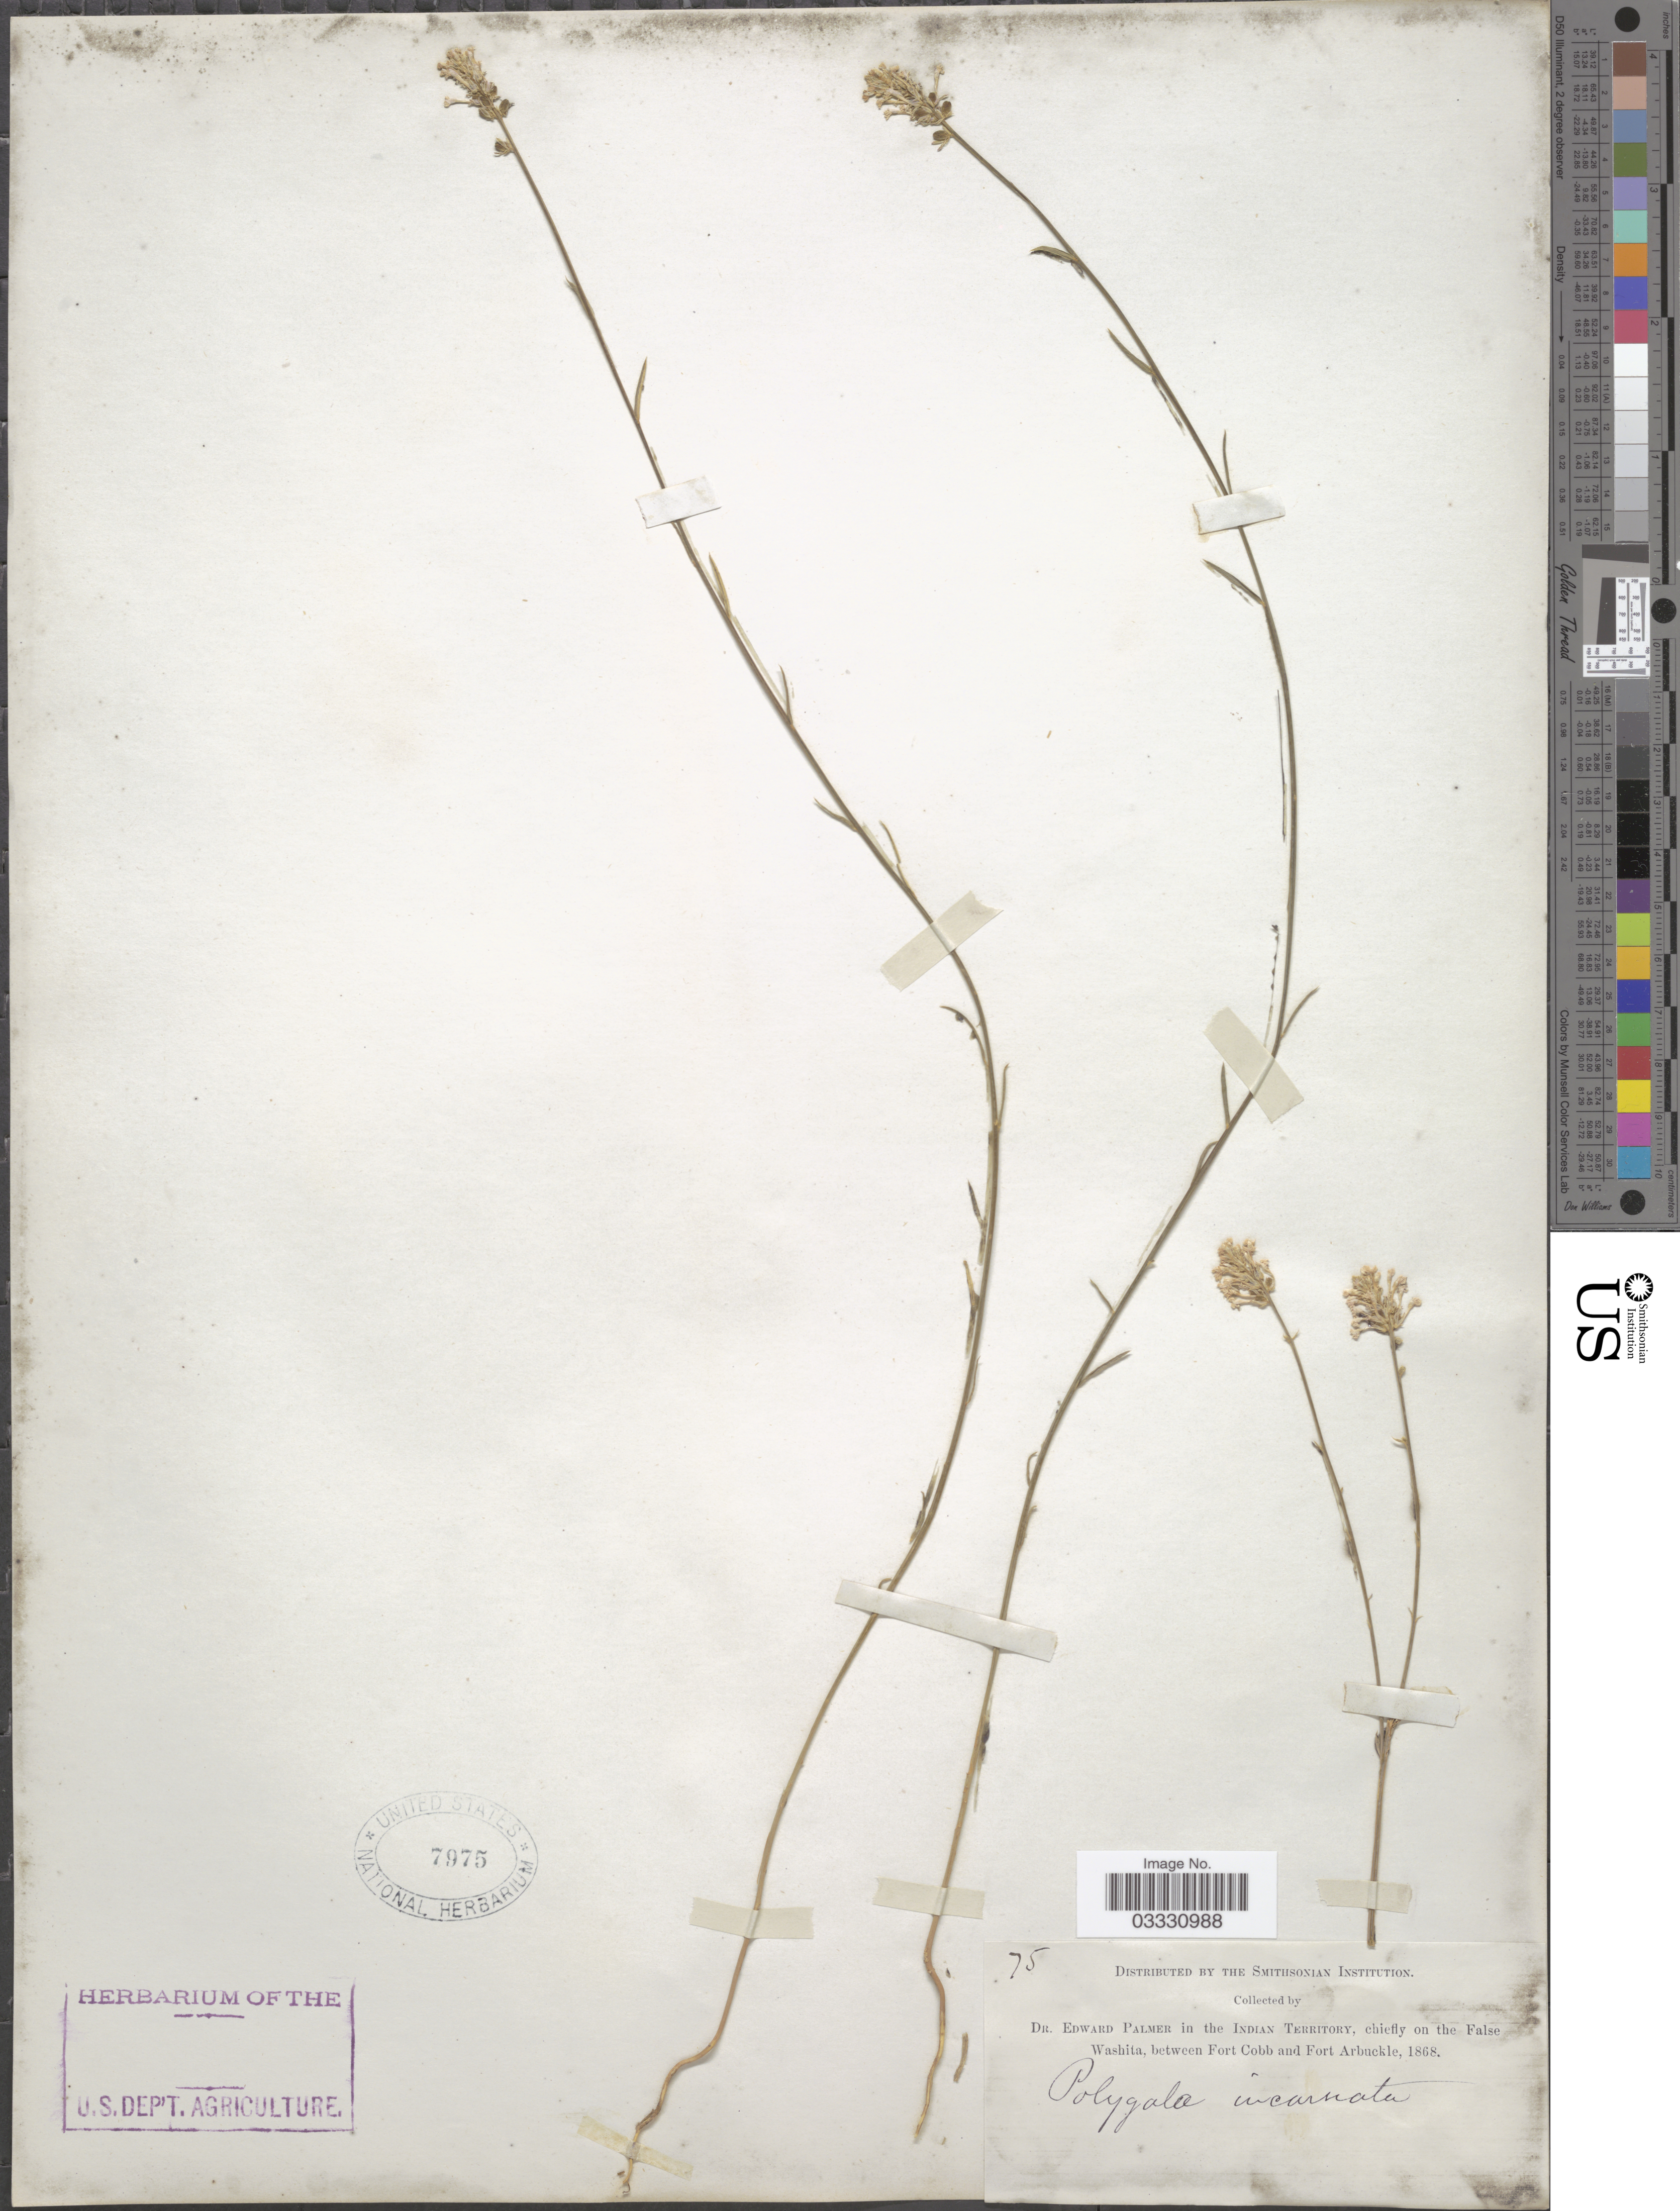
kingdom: Plantae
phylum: Tracheophyta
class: Magnoliopsida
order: Fabales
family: Polygalaceae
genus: Polygala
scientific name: Polygala incarnata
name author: L.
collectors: E. Palmer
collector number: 75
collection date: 1868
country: United States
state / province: Oklahoma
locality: In the Indian Territory, chiefly on the False Washita, between Fort Cobb and Fort Arbuckle.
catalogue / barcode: US 7975